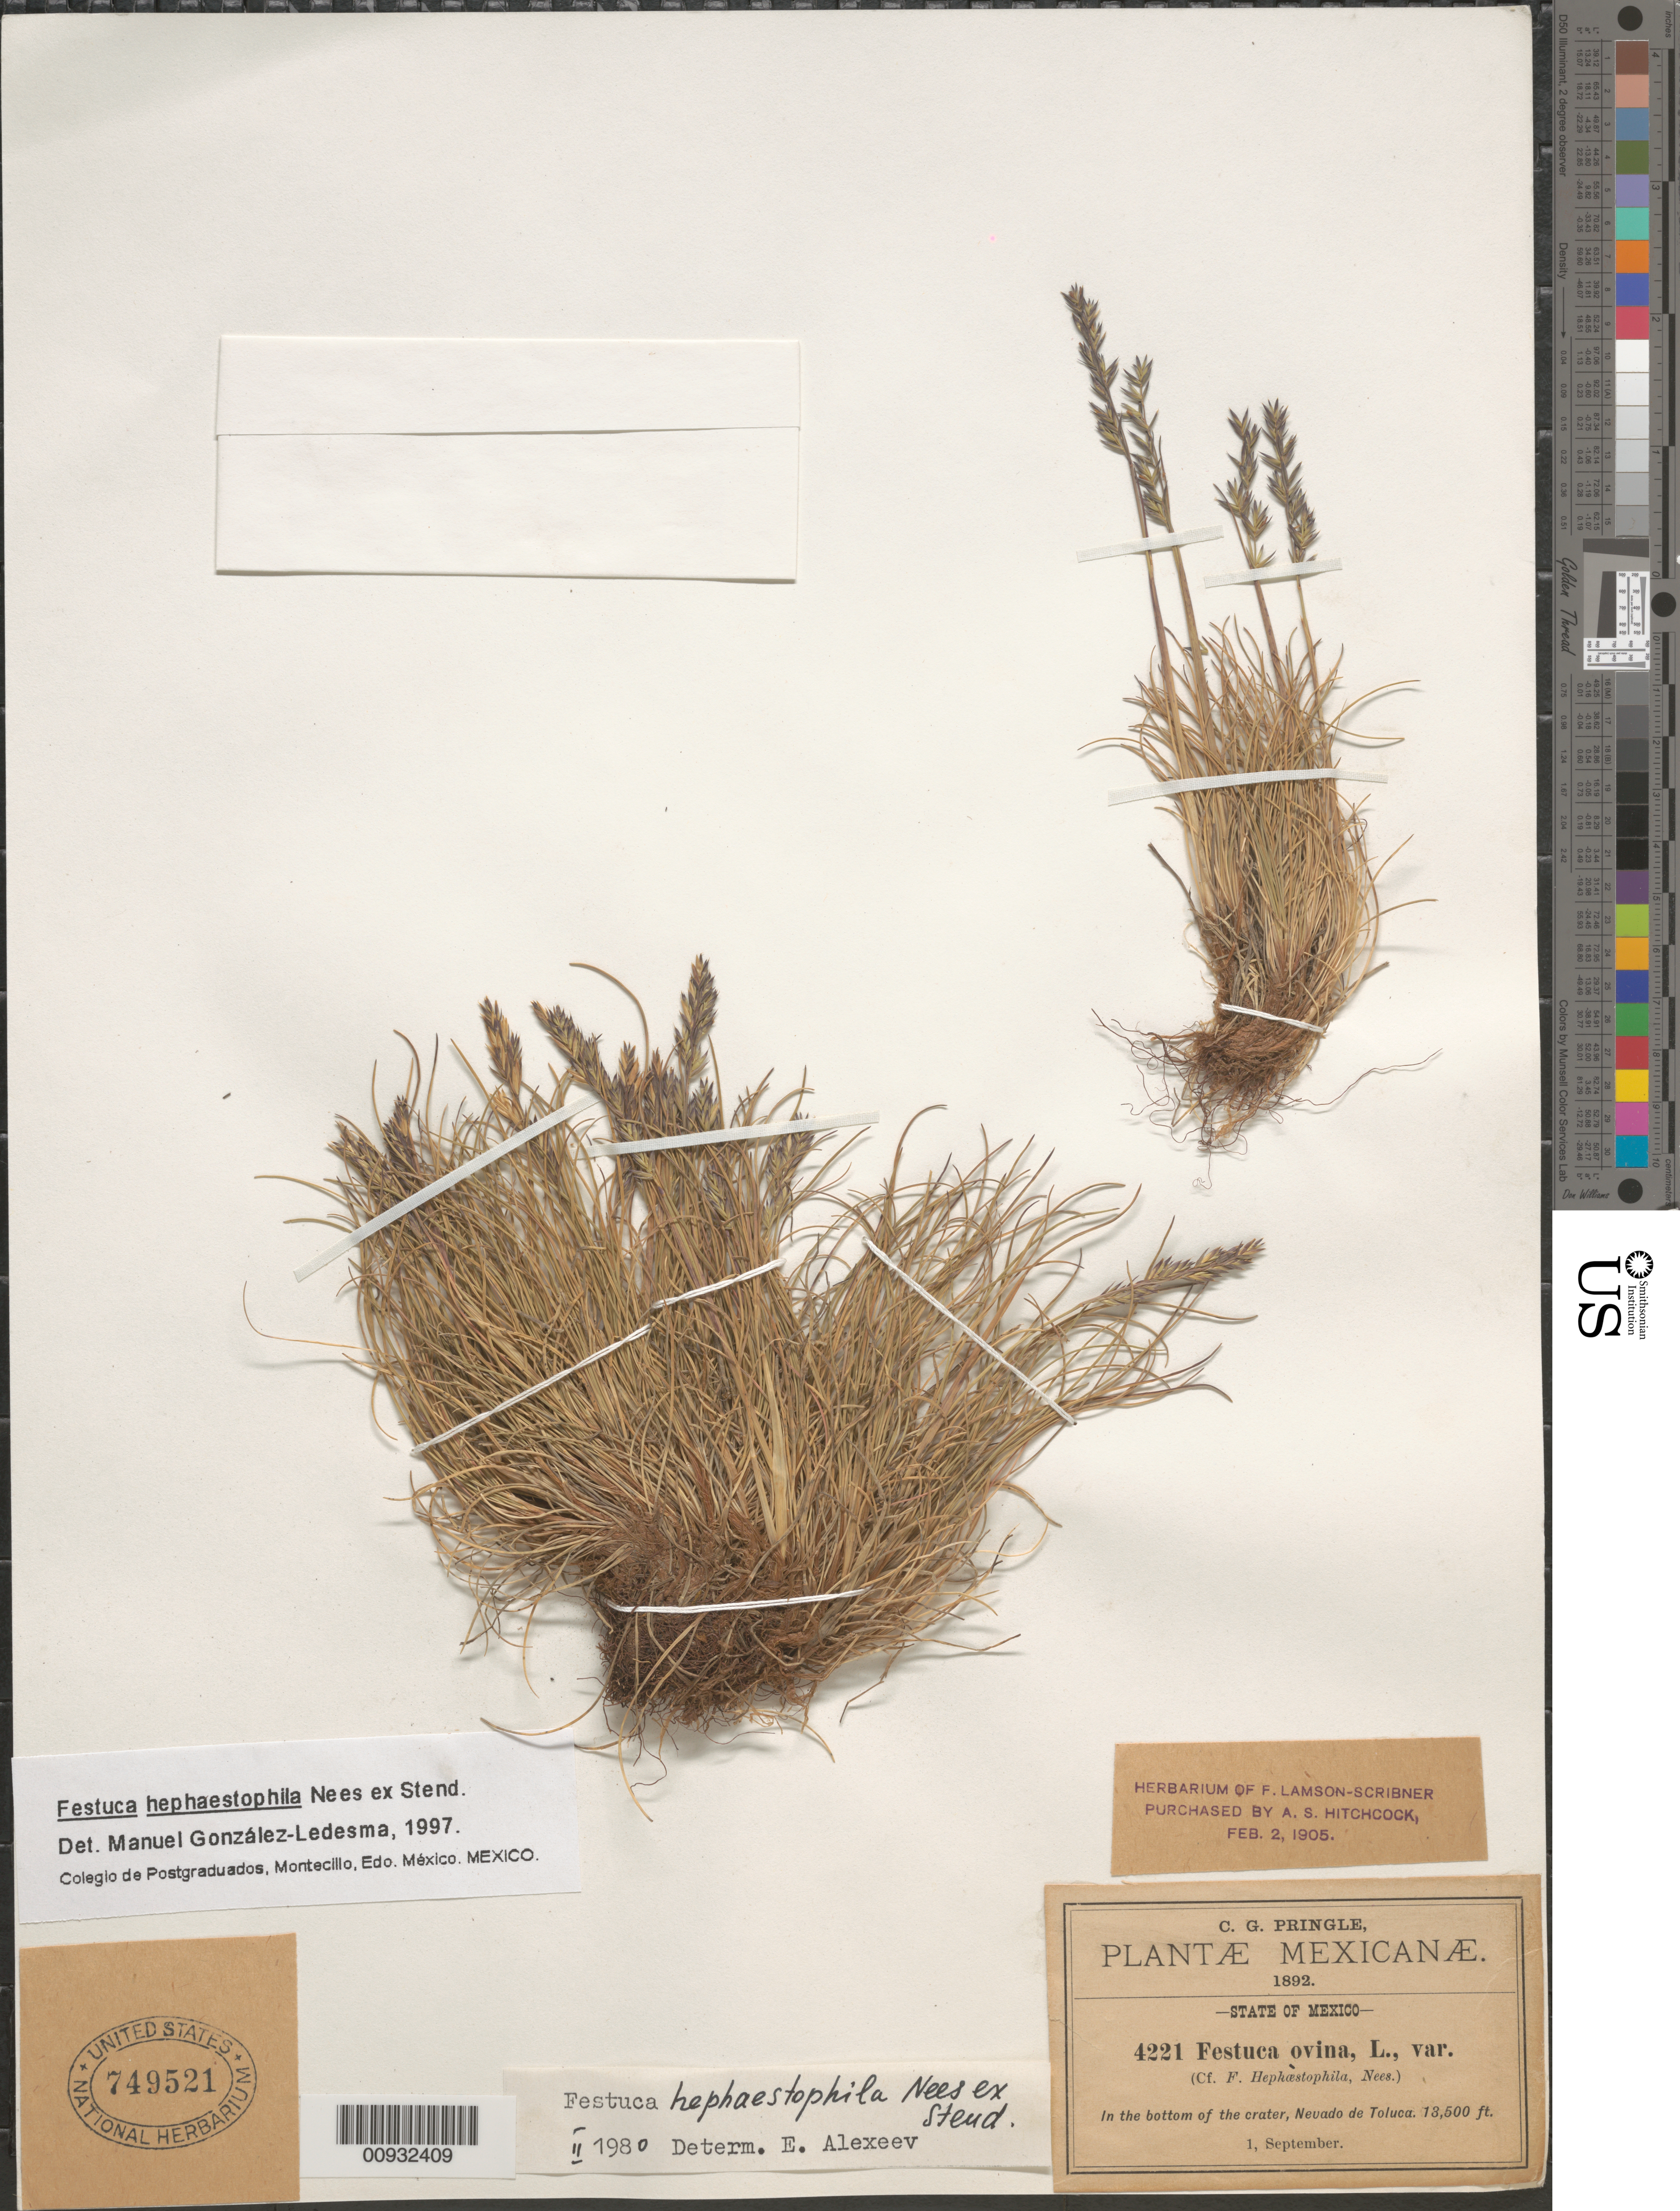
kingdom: Plantae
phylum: Tracheophyta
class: Liliopsida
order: Poales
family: Poaceae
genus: Festuca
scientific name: Festuca hephaestophila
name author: Nees ex Steud.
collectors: C. G. Pringle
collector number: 4221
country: Mexico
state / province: México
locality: Nevado de Toluca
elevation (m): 4115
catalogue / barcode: US 749521